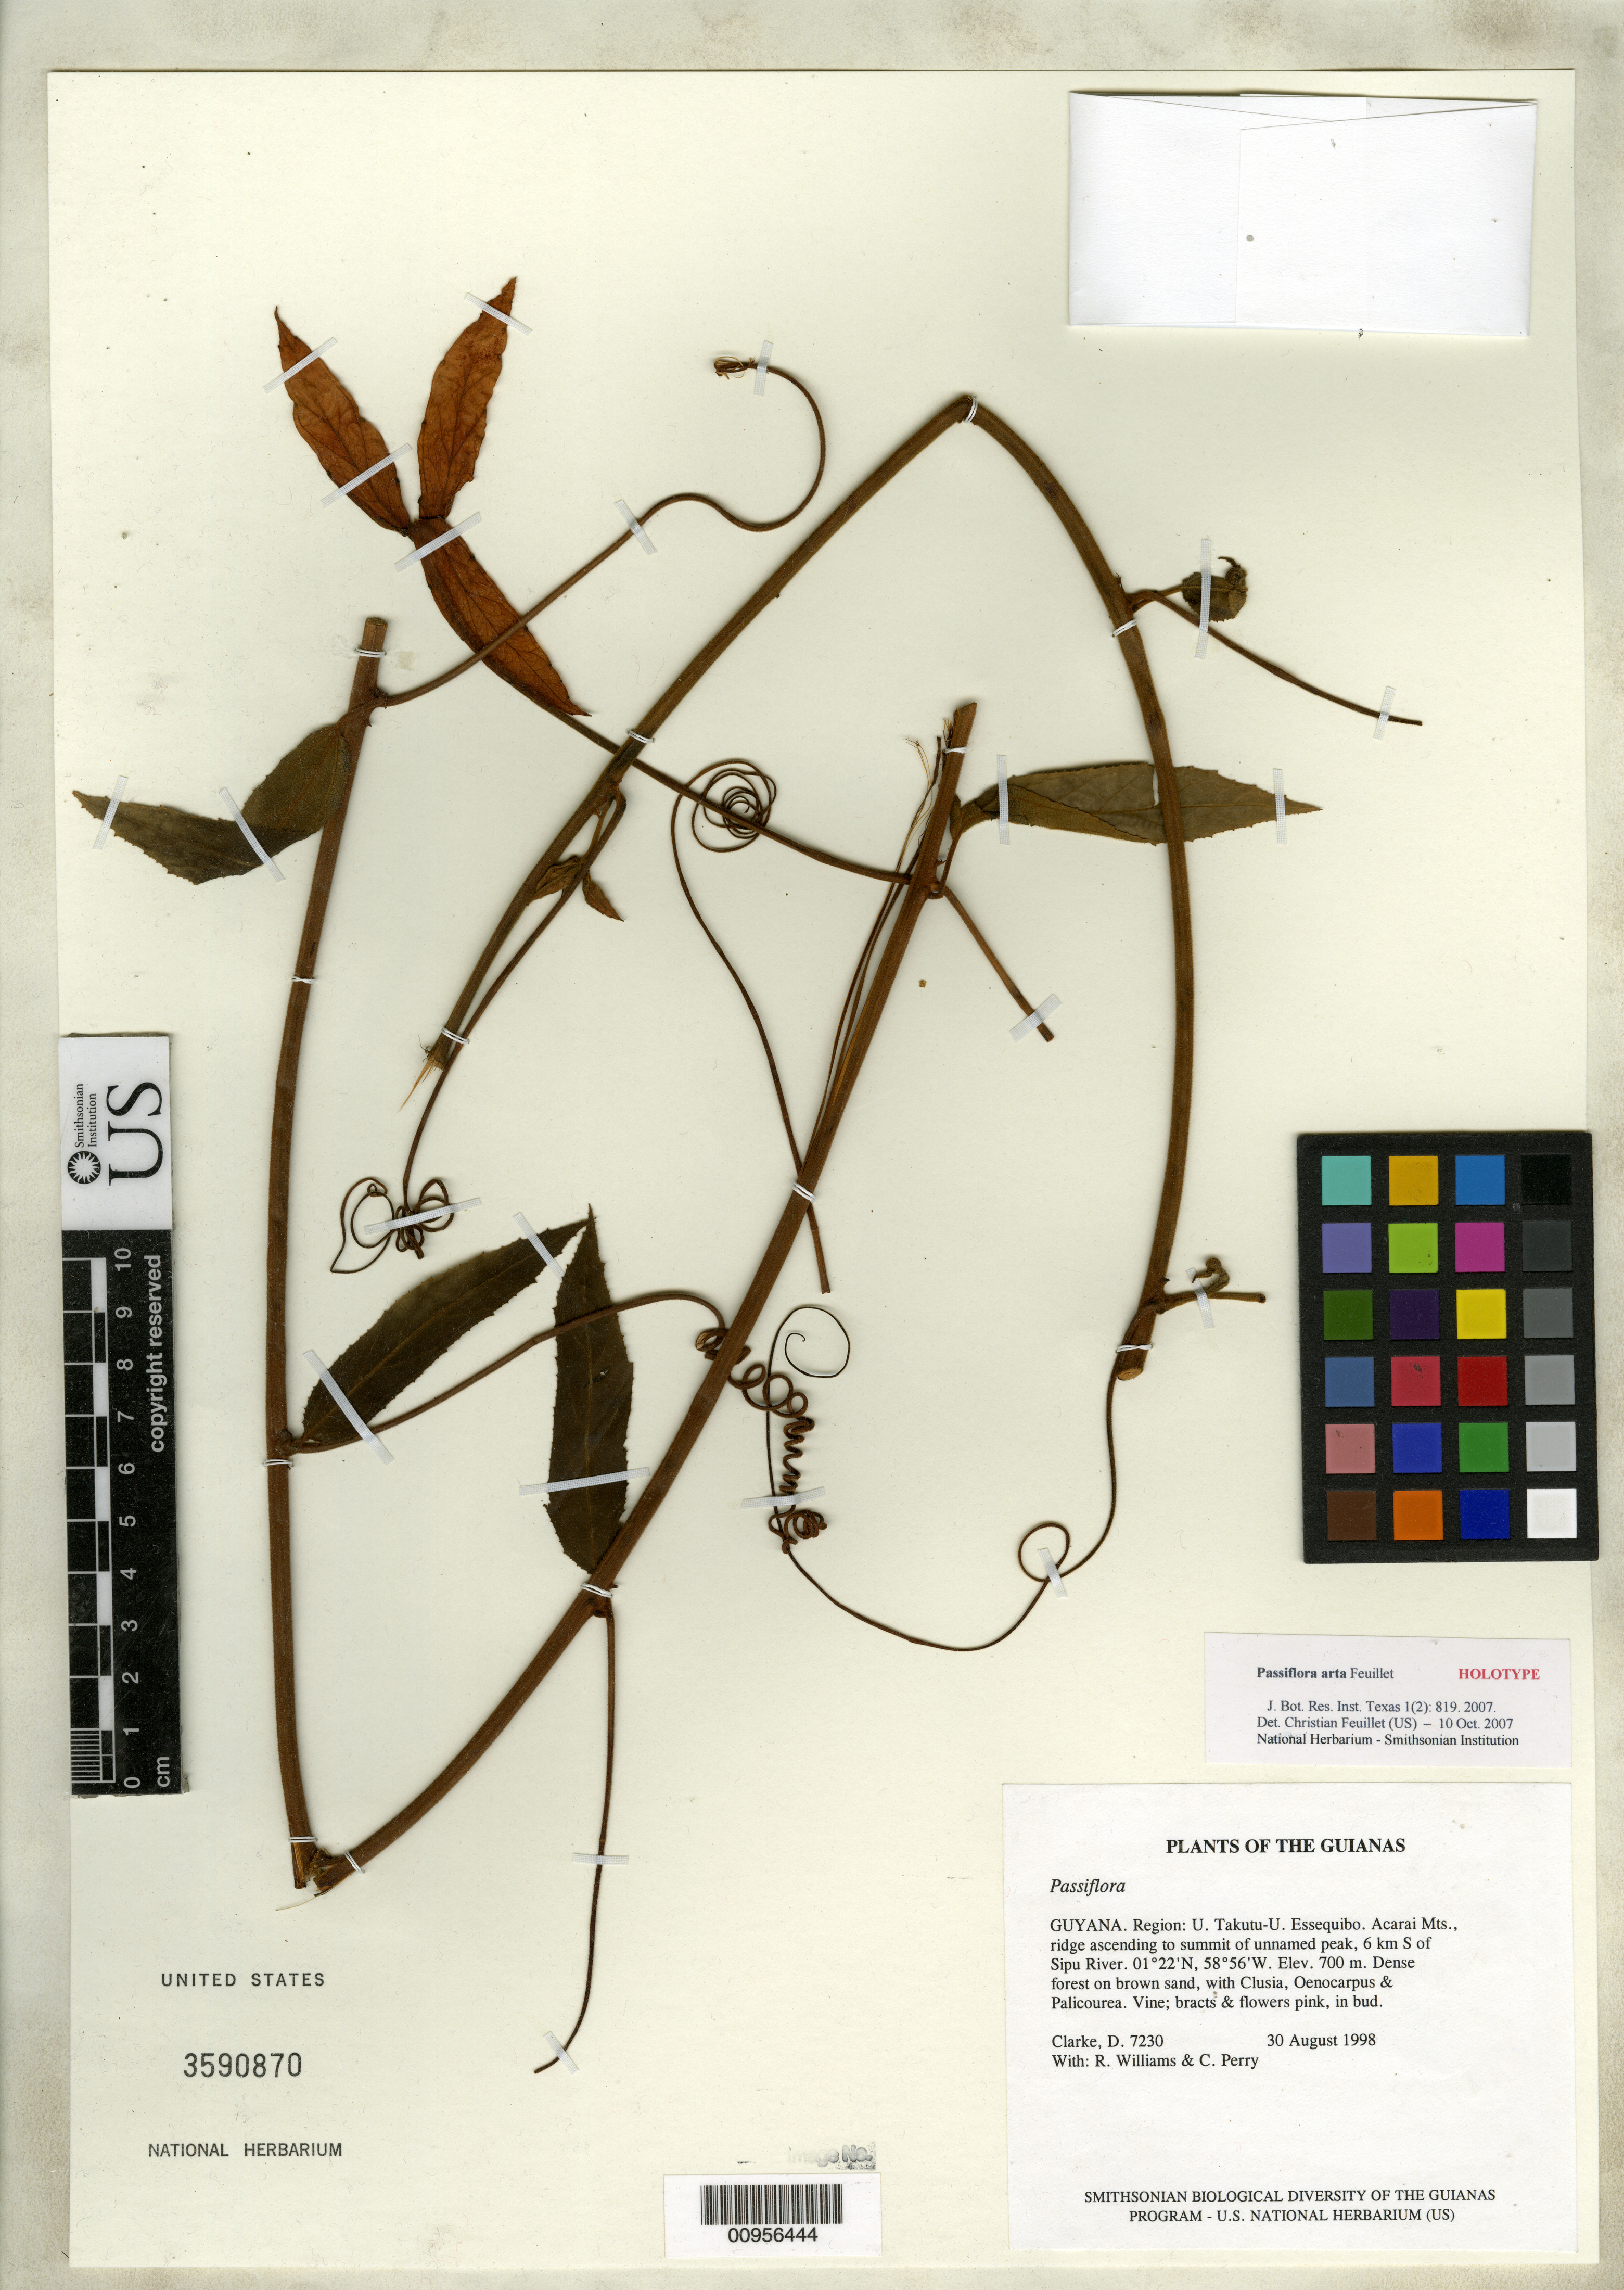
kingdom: Plantae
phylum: Tracheophyta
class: Magnoliopsida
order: Malpighiales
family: Passifloraceae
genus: Passiflora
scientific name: Passiflora arta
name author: Feuillet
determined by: Feuillet, C.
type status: Holotype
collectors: H. D. Clarke & C. Perry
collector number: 7230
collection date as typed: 30 Aug 1998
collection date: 1998-08-30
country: Guyana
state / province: U. Takutu-U. Essequibo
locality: Region: U. Takutu-U. Essequibo. Acarai Mts., ridge ascending to summit of unnamed peak, 6 km S of Sipu River.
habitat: Dense forest on brown sand.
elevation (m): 700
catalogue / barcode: US 3590870